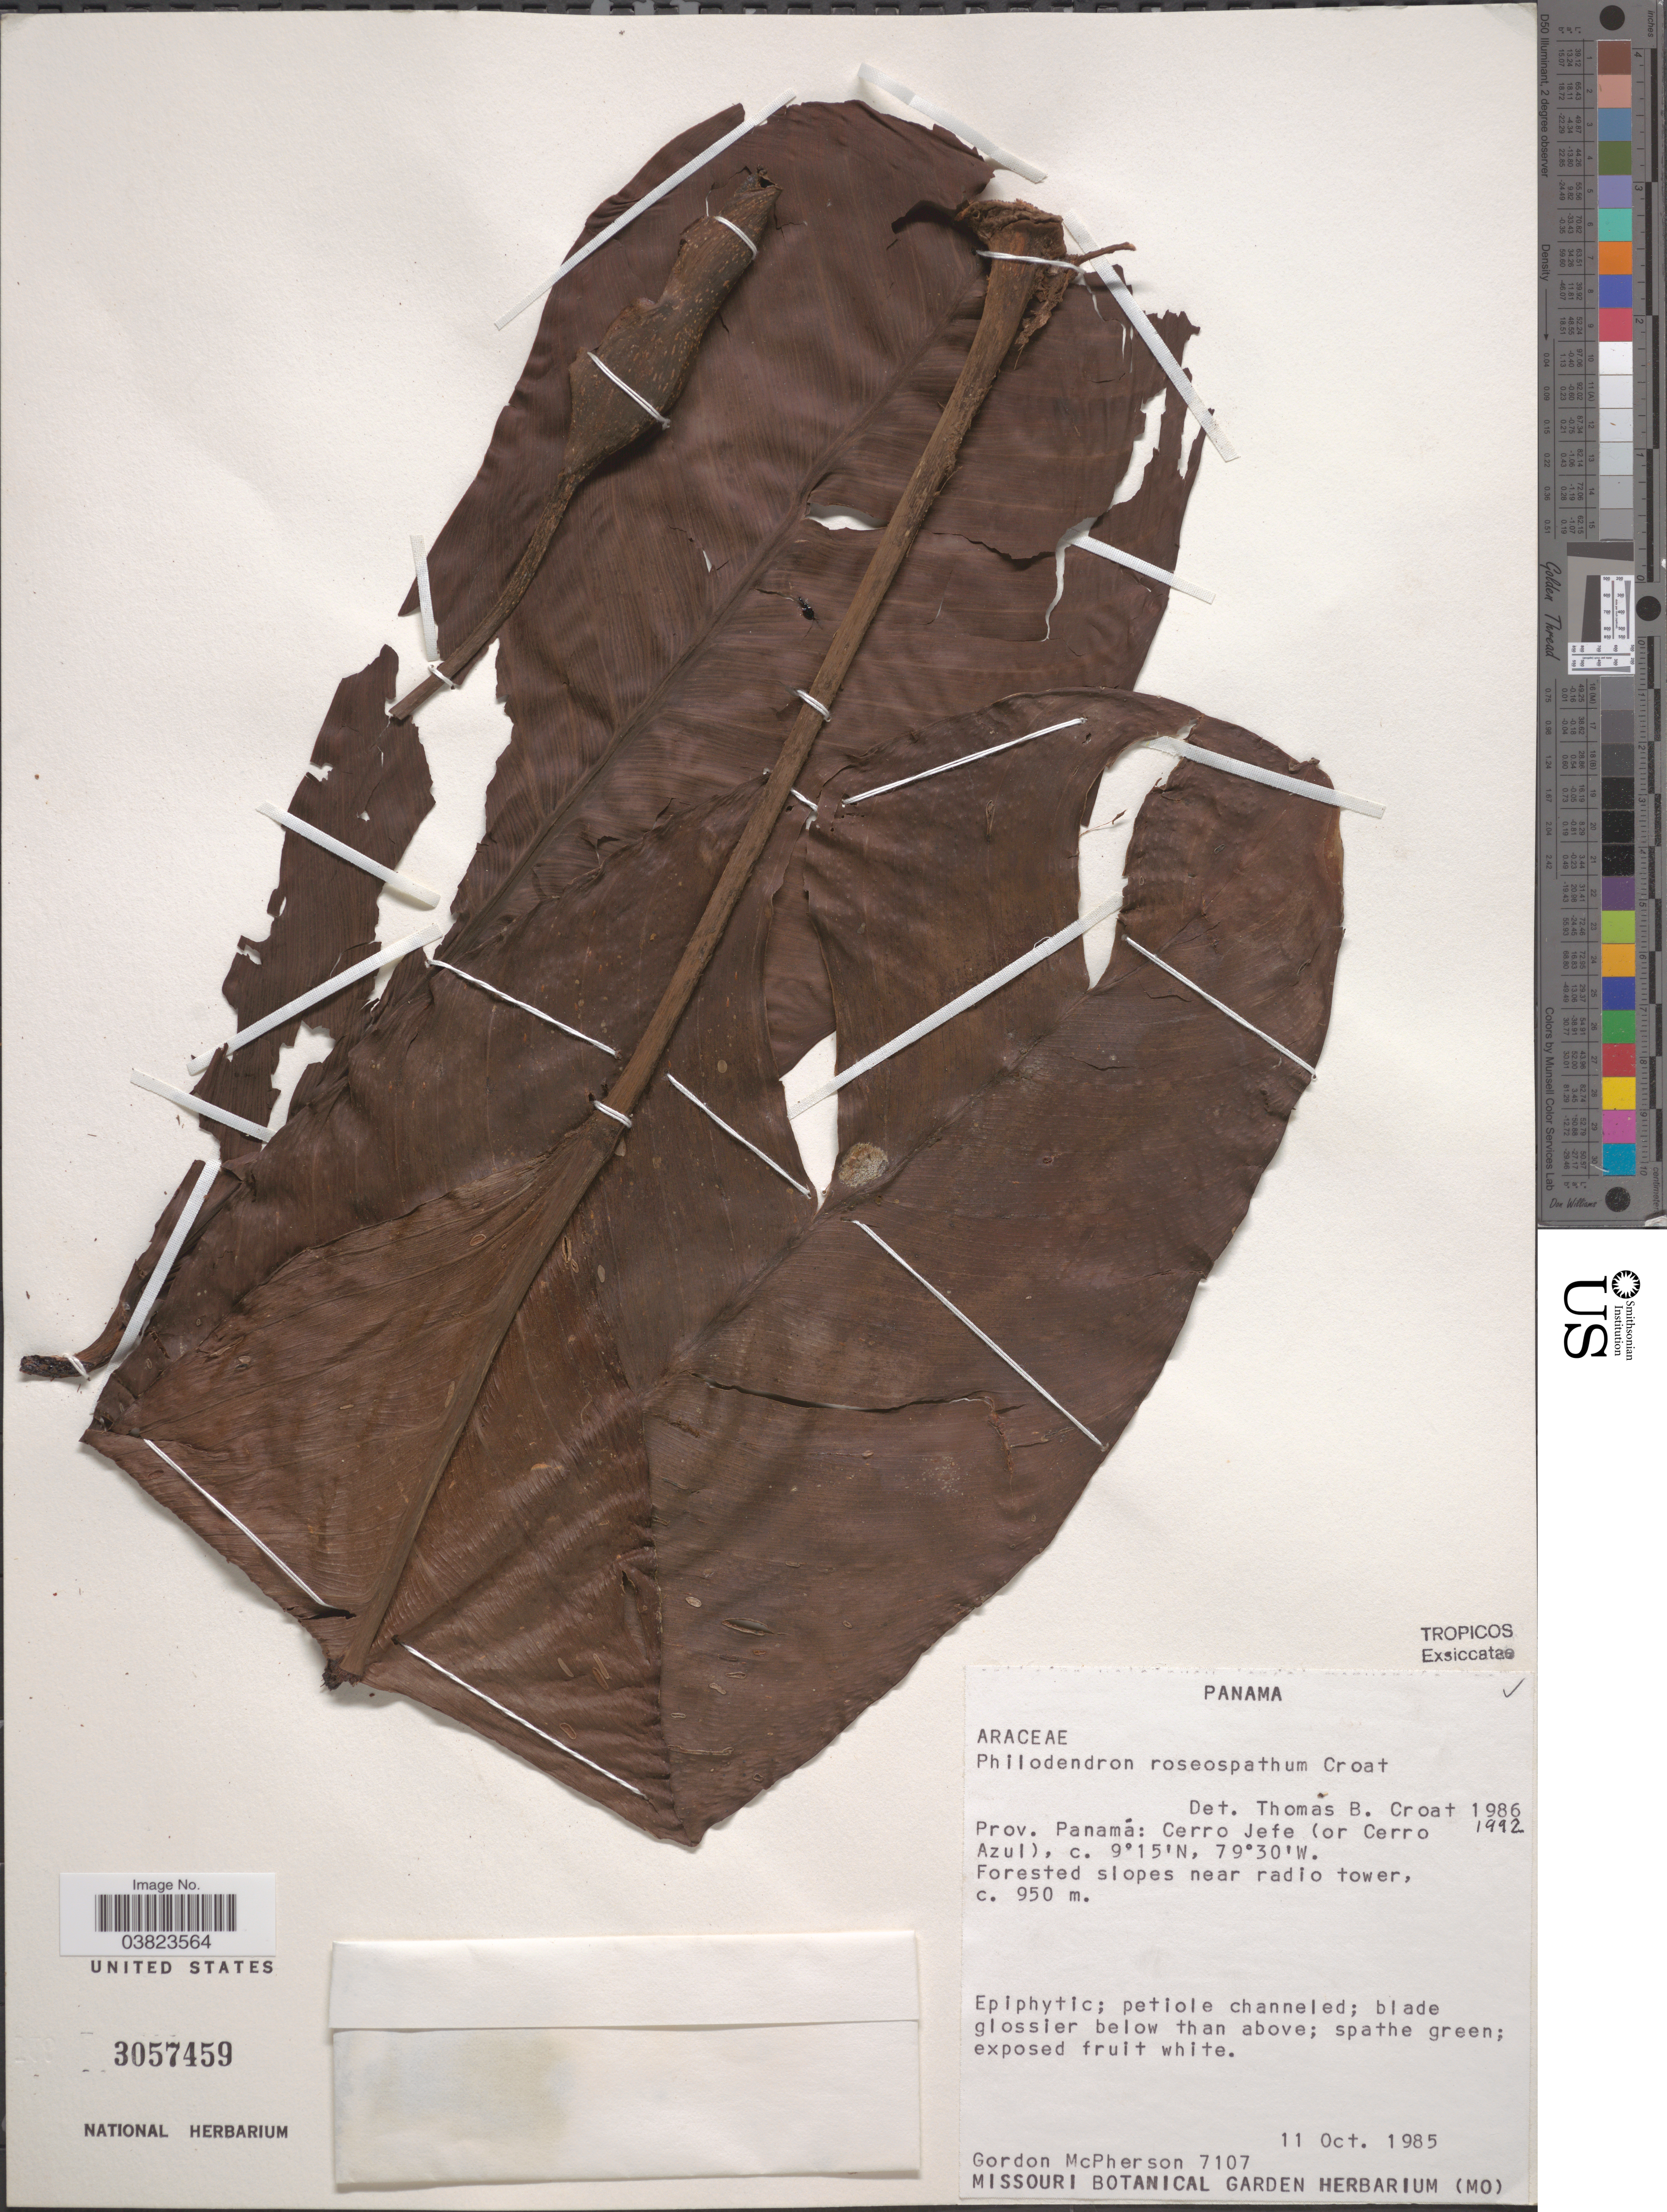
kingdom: Plantae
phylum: Tracheophyta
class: Liliopsida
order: Alismatales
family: Araceae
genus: Philodendron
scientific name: Philodendron roseospathum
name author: Croat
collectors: G. D. McPherson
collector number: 7107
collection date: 1985-10-11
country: Panama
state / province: Panamá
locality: Cerro Jefe (or Cerro Azul).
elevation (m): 950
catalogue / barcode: US 3057459